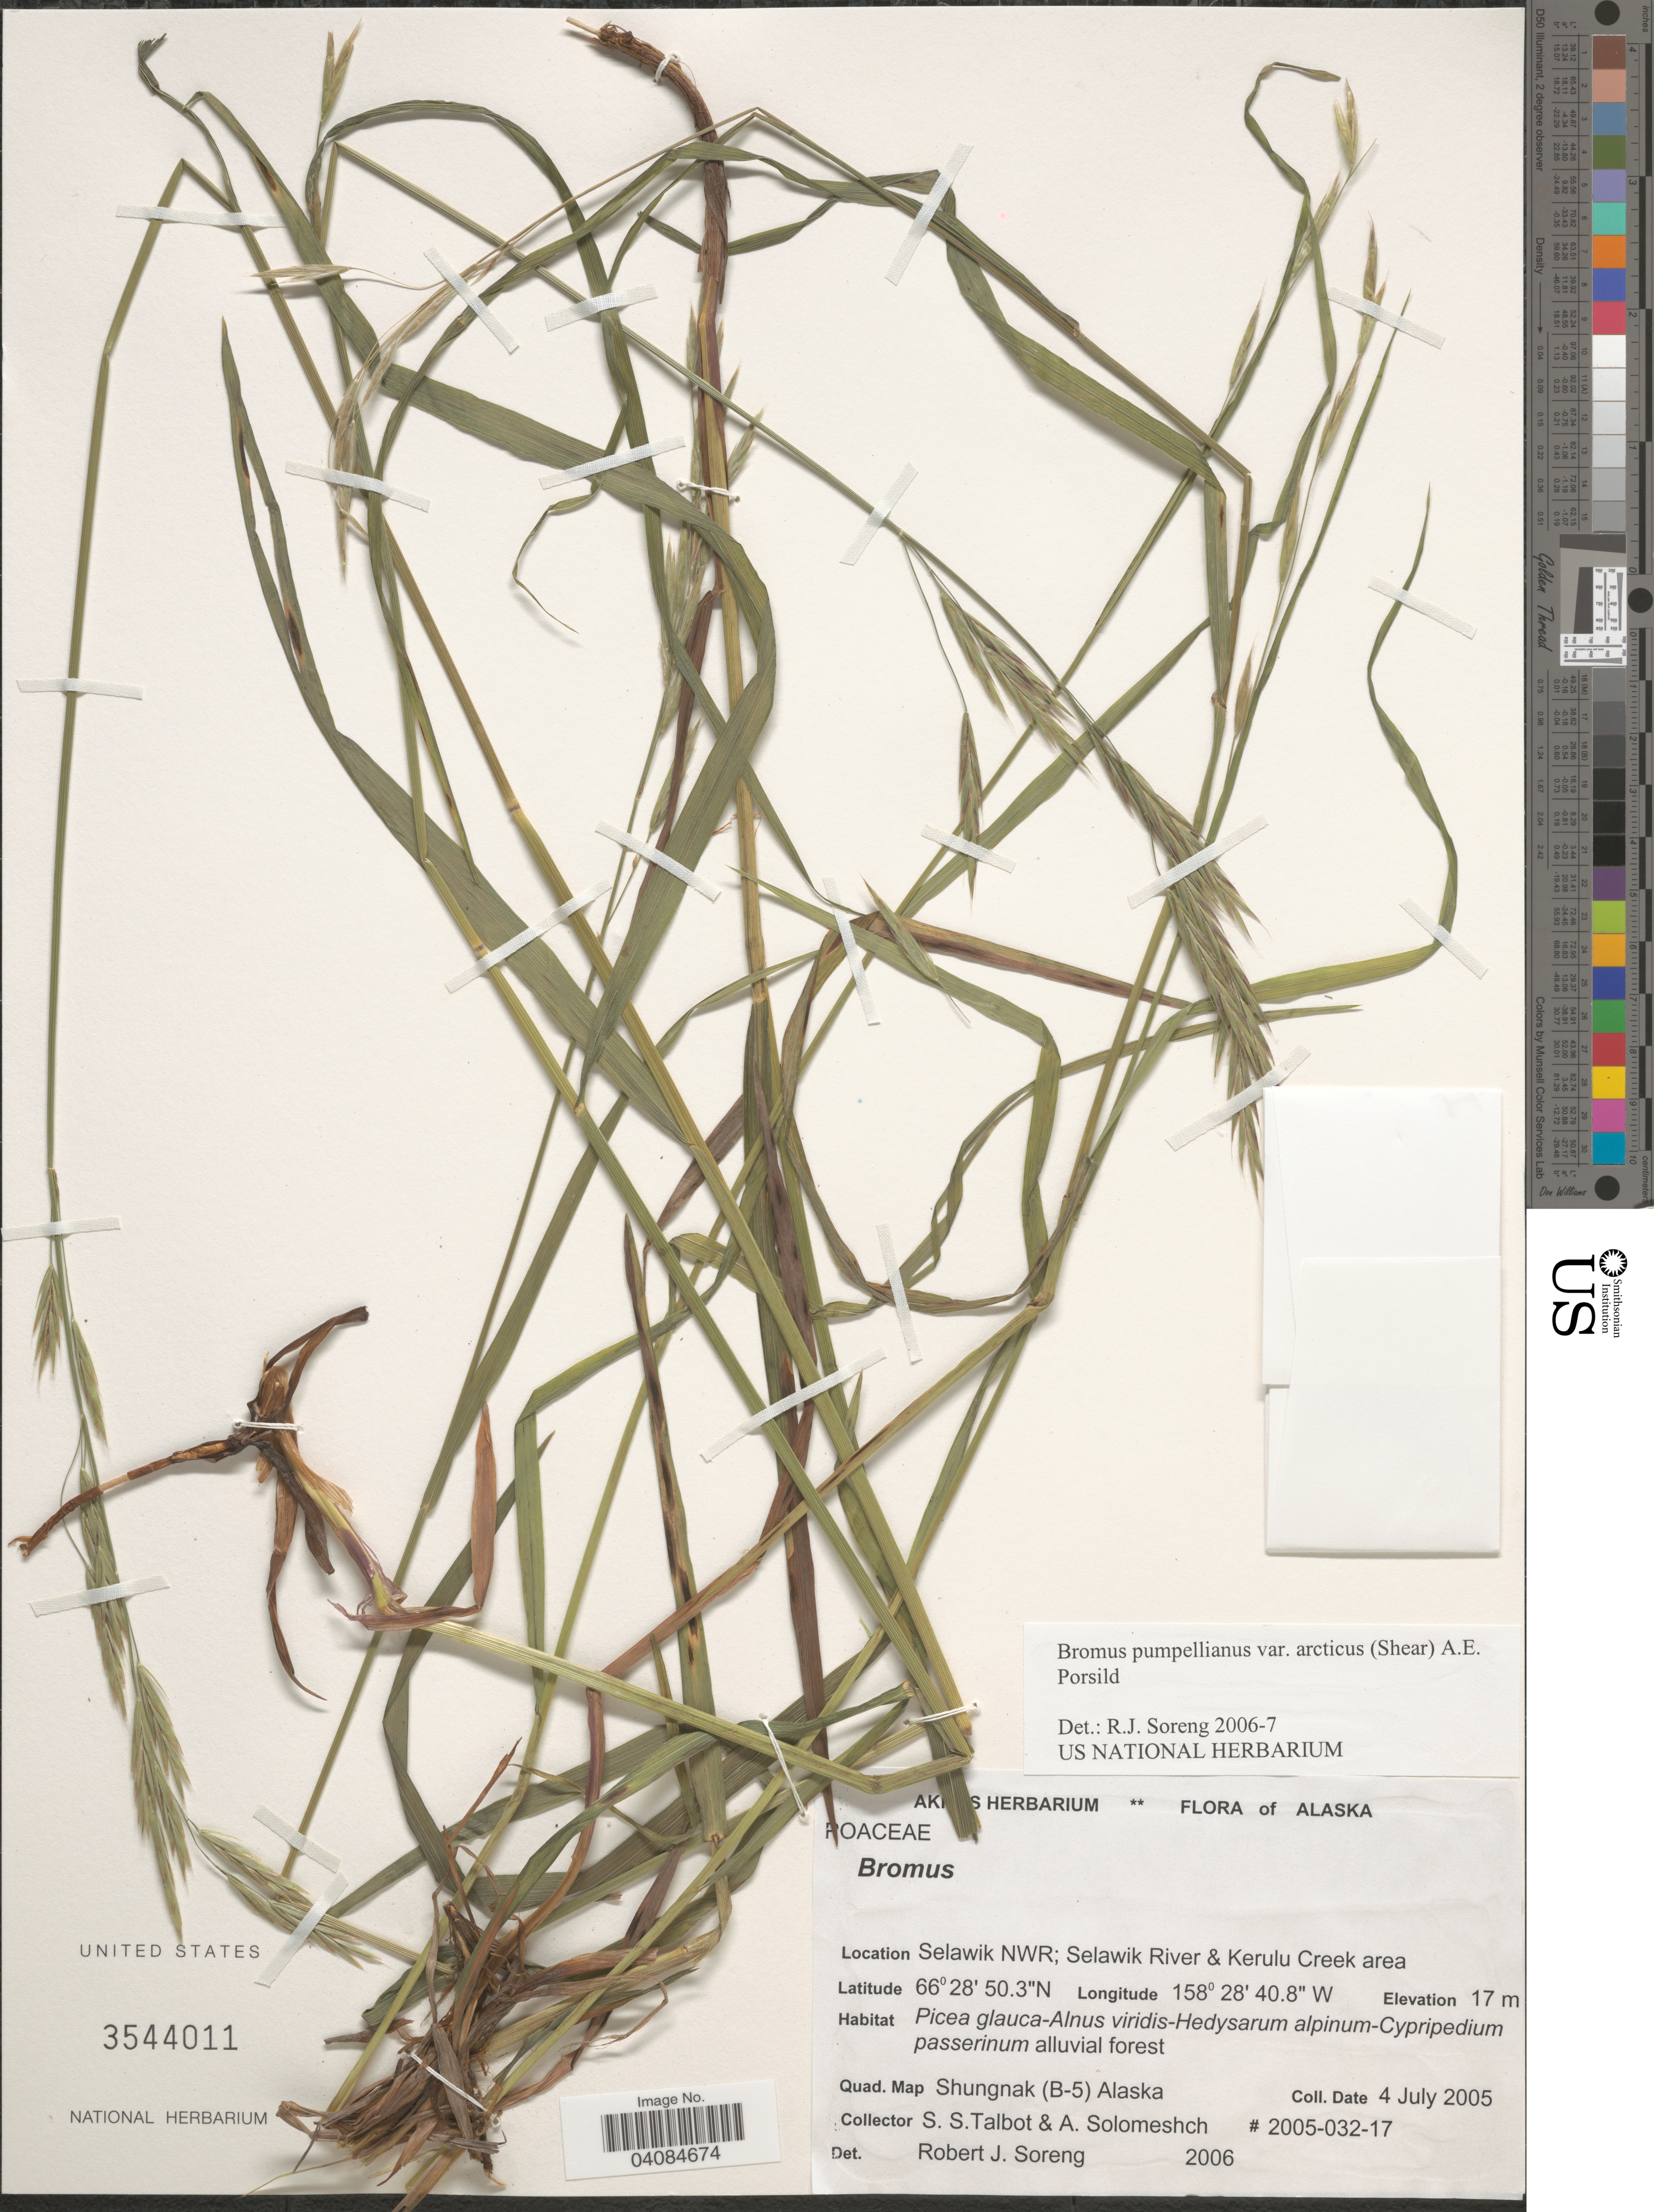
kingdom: Plantae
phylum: Tracheophyta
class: Liliopsida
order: Poales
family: Poaceae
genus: Bromus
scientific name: Bromus pumpellianus var. arcticus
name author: (Shear ex Scribn. & Merr.) A.E. Porsild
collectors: S. S. Talbot & A. Solomeshch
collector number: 2005-032-17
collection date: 2005-07-04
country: United States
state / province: Alaska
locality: Selawik NWR; Selawik River & Kerulu Creek area. Quad. Map Shungnak (B-5).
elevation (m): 17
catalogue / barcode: US 3544011